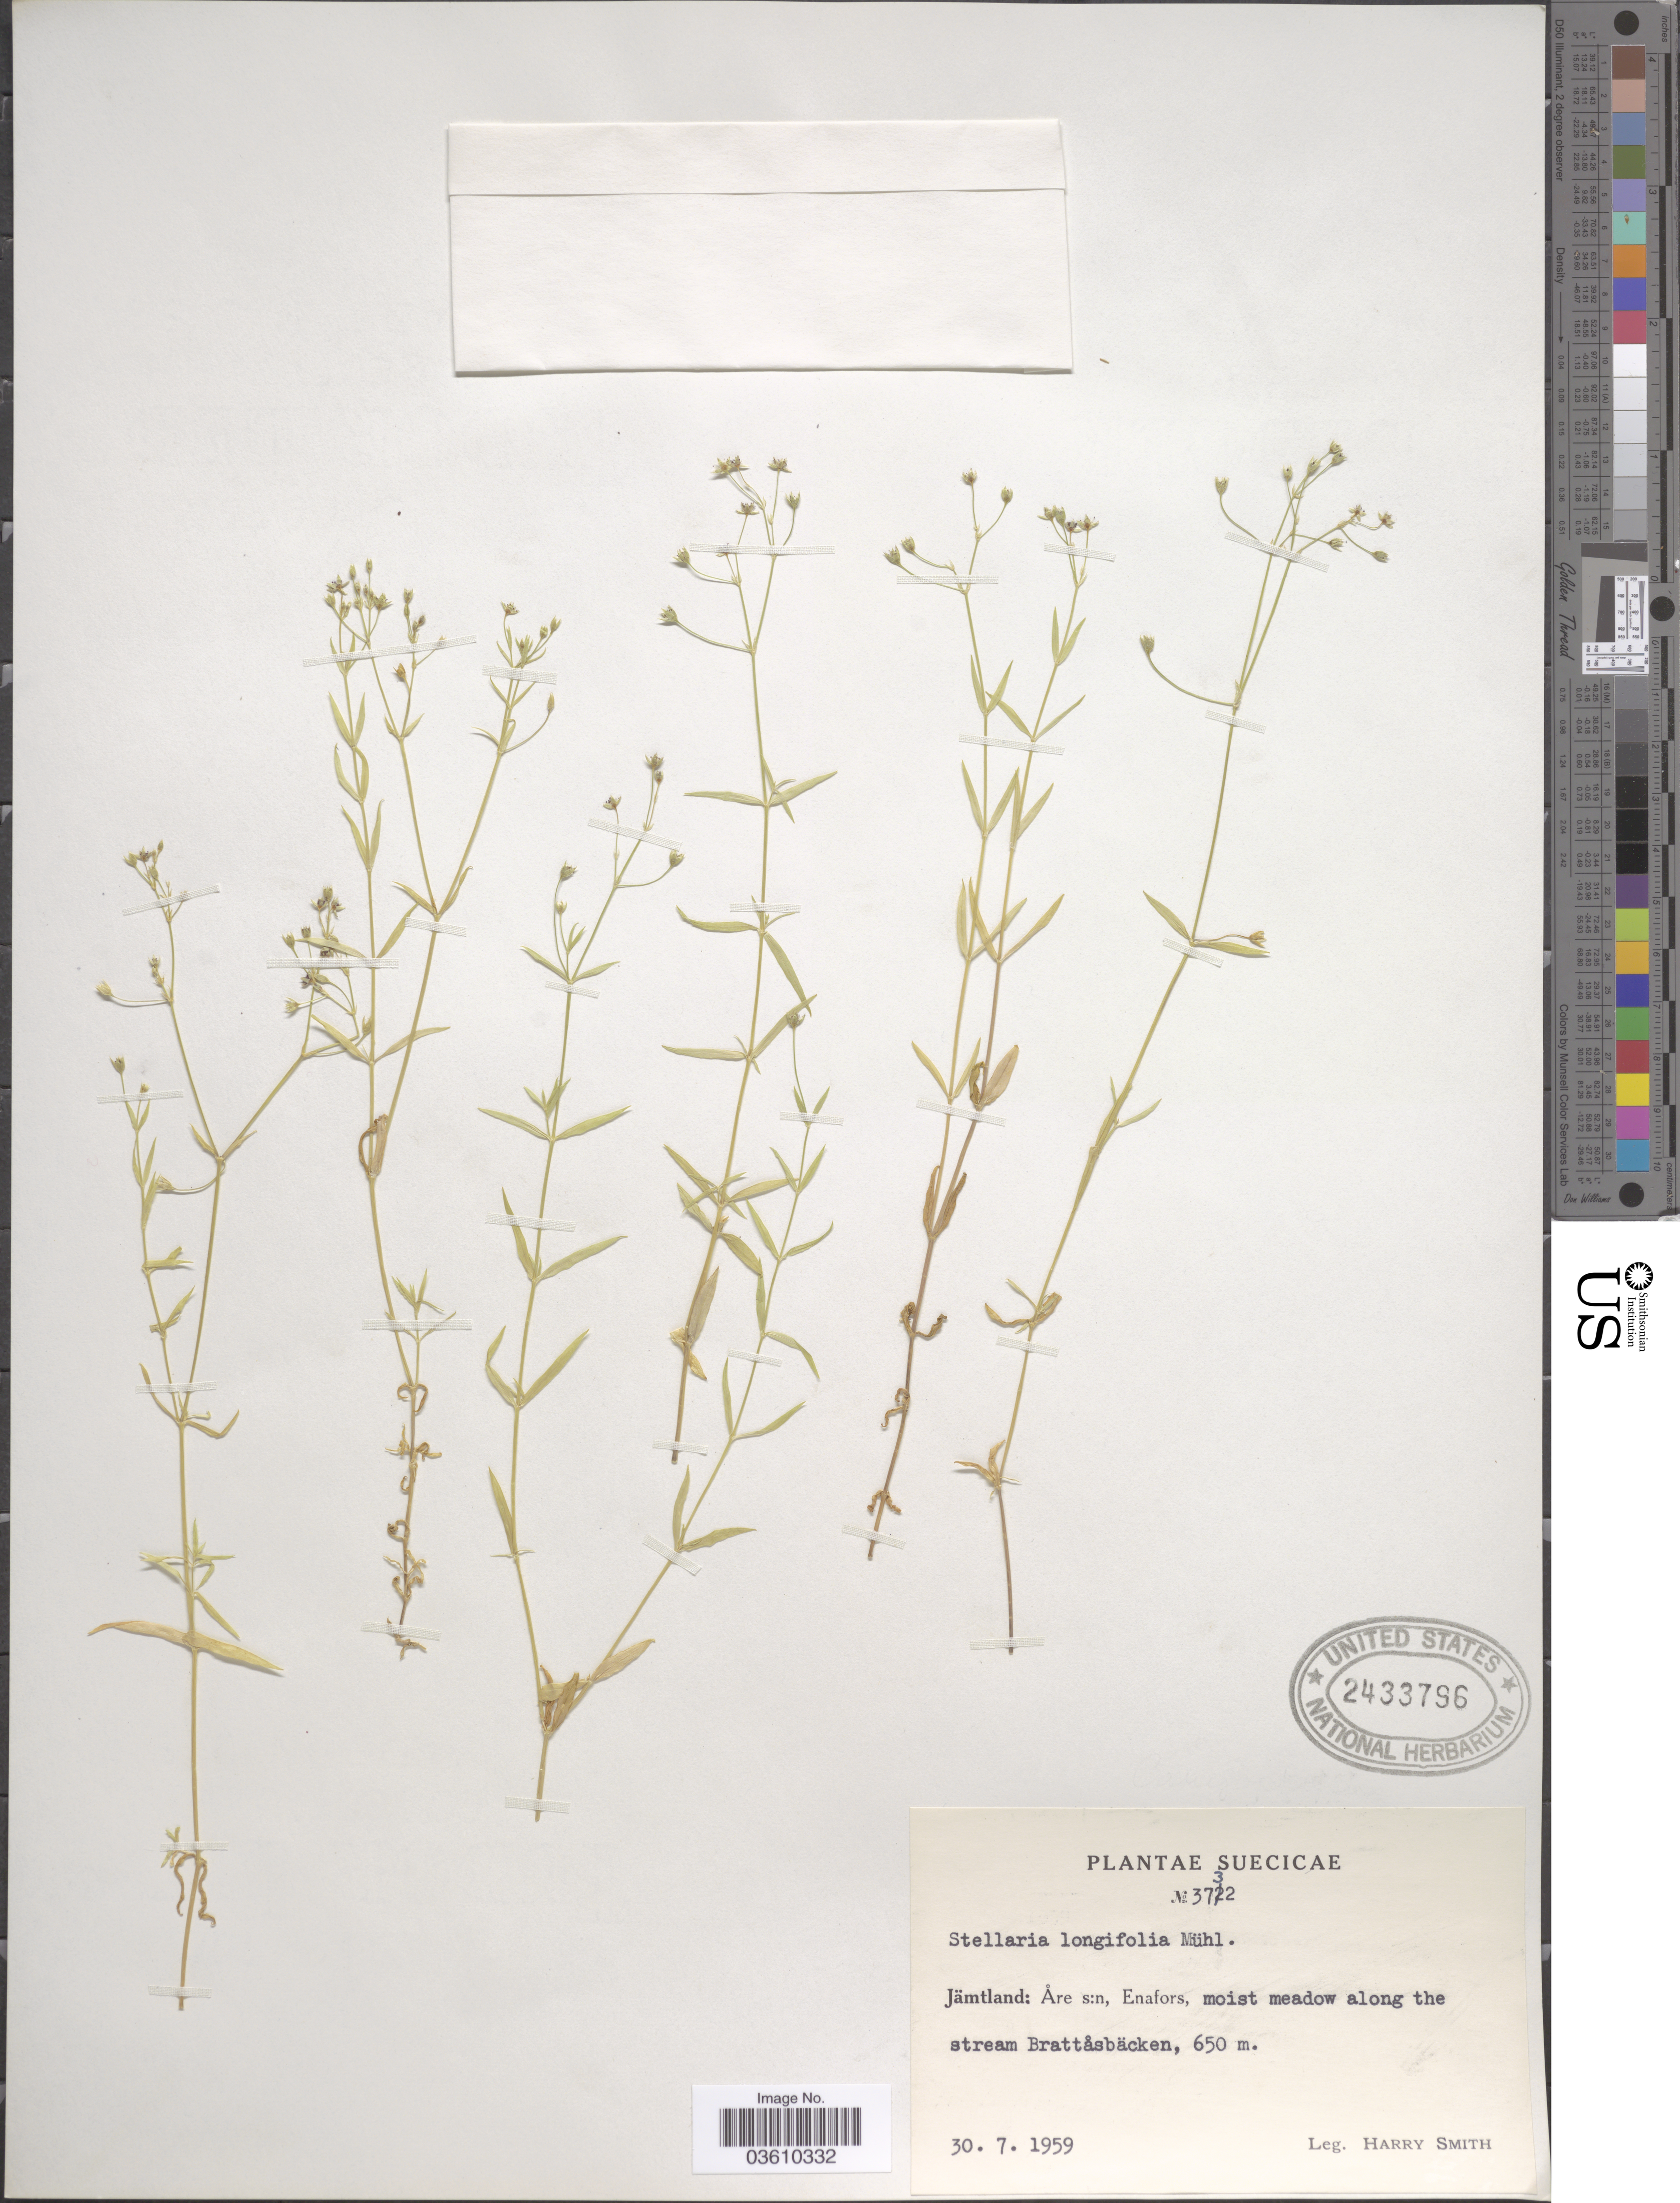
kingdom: Plantae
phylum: Tracheophyta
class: Magnoliopsida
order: Caryophyllales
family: Caryophyllaceae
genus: Stellaria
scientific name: Stellaria longifolia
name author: Muhl. ex Willd.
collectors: H. Smith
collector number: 3732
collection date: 1959-07-30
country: Sweden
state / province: Jämtland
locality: Suecicae. Jämtland: Are s:n, Enafors, moist meadow along the stream Brattasbäcken.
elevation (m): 650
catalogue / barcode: US 2433796